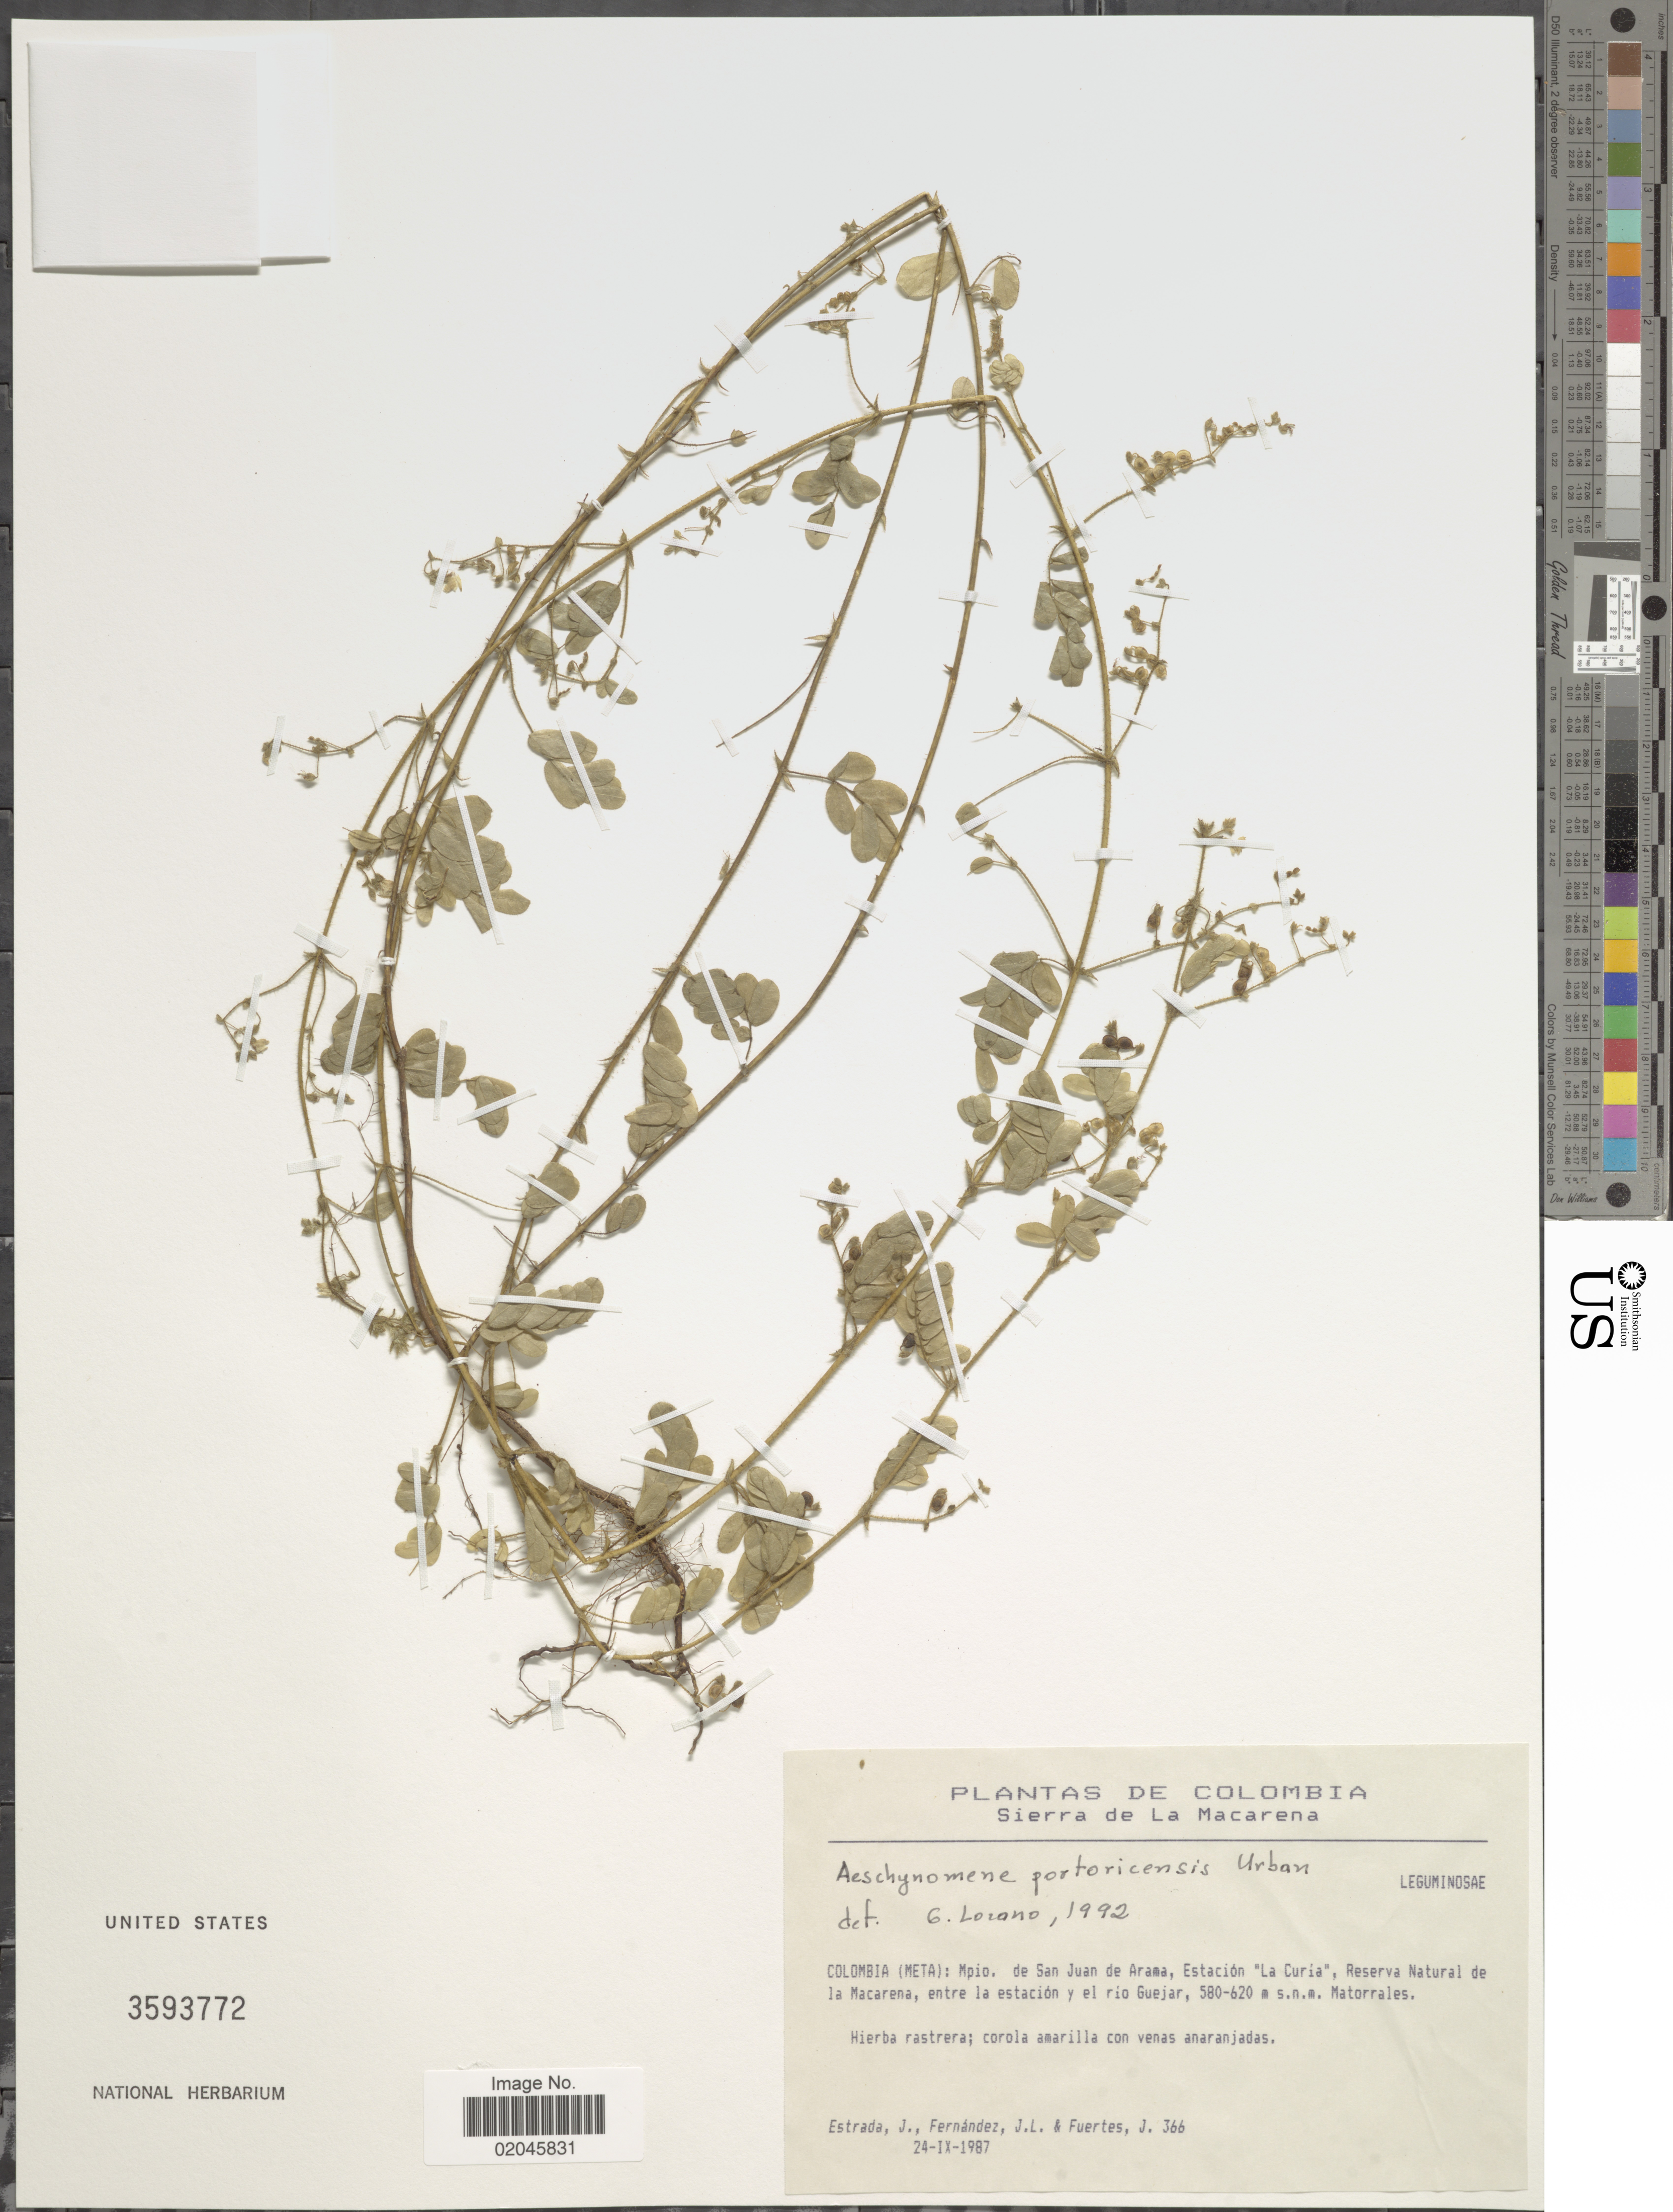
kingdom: Plantae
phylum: Tracheophyta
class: Magnoliopsida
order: Fabales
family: Fabaceae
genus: Aeschynomene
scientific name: Aeschynomene portoricensis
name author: Urb.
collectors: J. Estrada, J. Fernandez & J. Fuertes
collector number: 366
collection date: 1987-09-24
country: Colombia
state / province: Meta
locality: Mpio. de San Juan de Arama, Estacion "La Curia", Reserva Natural de la Macarena, entre la estacion y el rio Guejar, Matorrales, Sierra de La Macarena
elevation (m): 580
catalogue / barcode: US 3593772